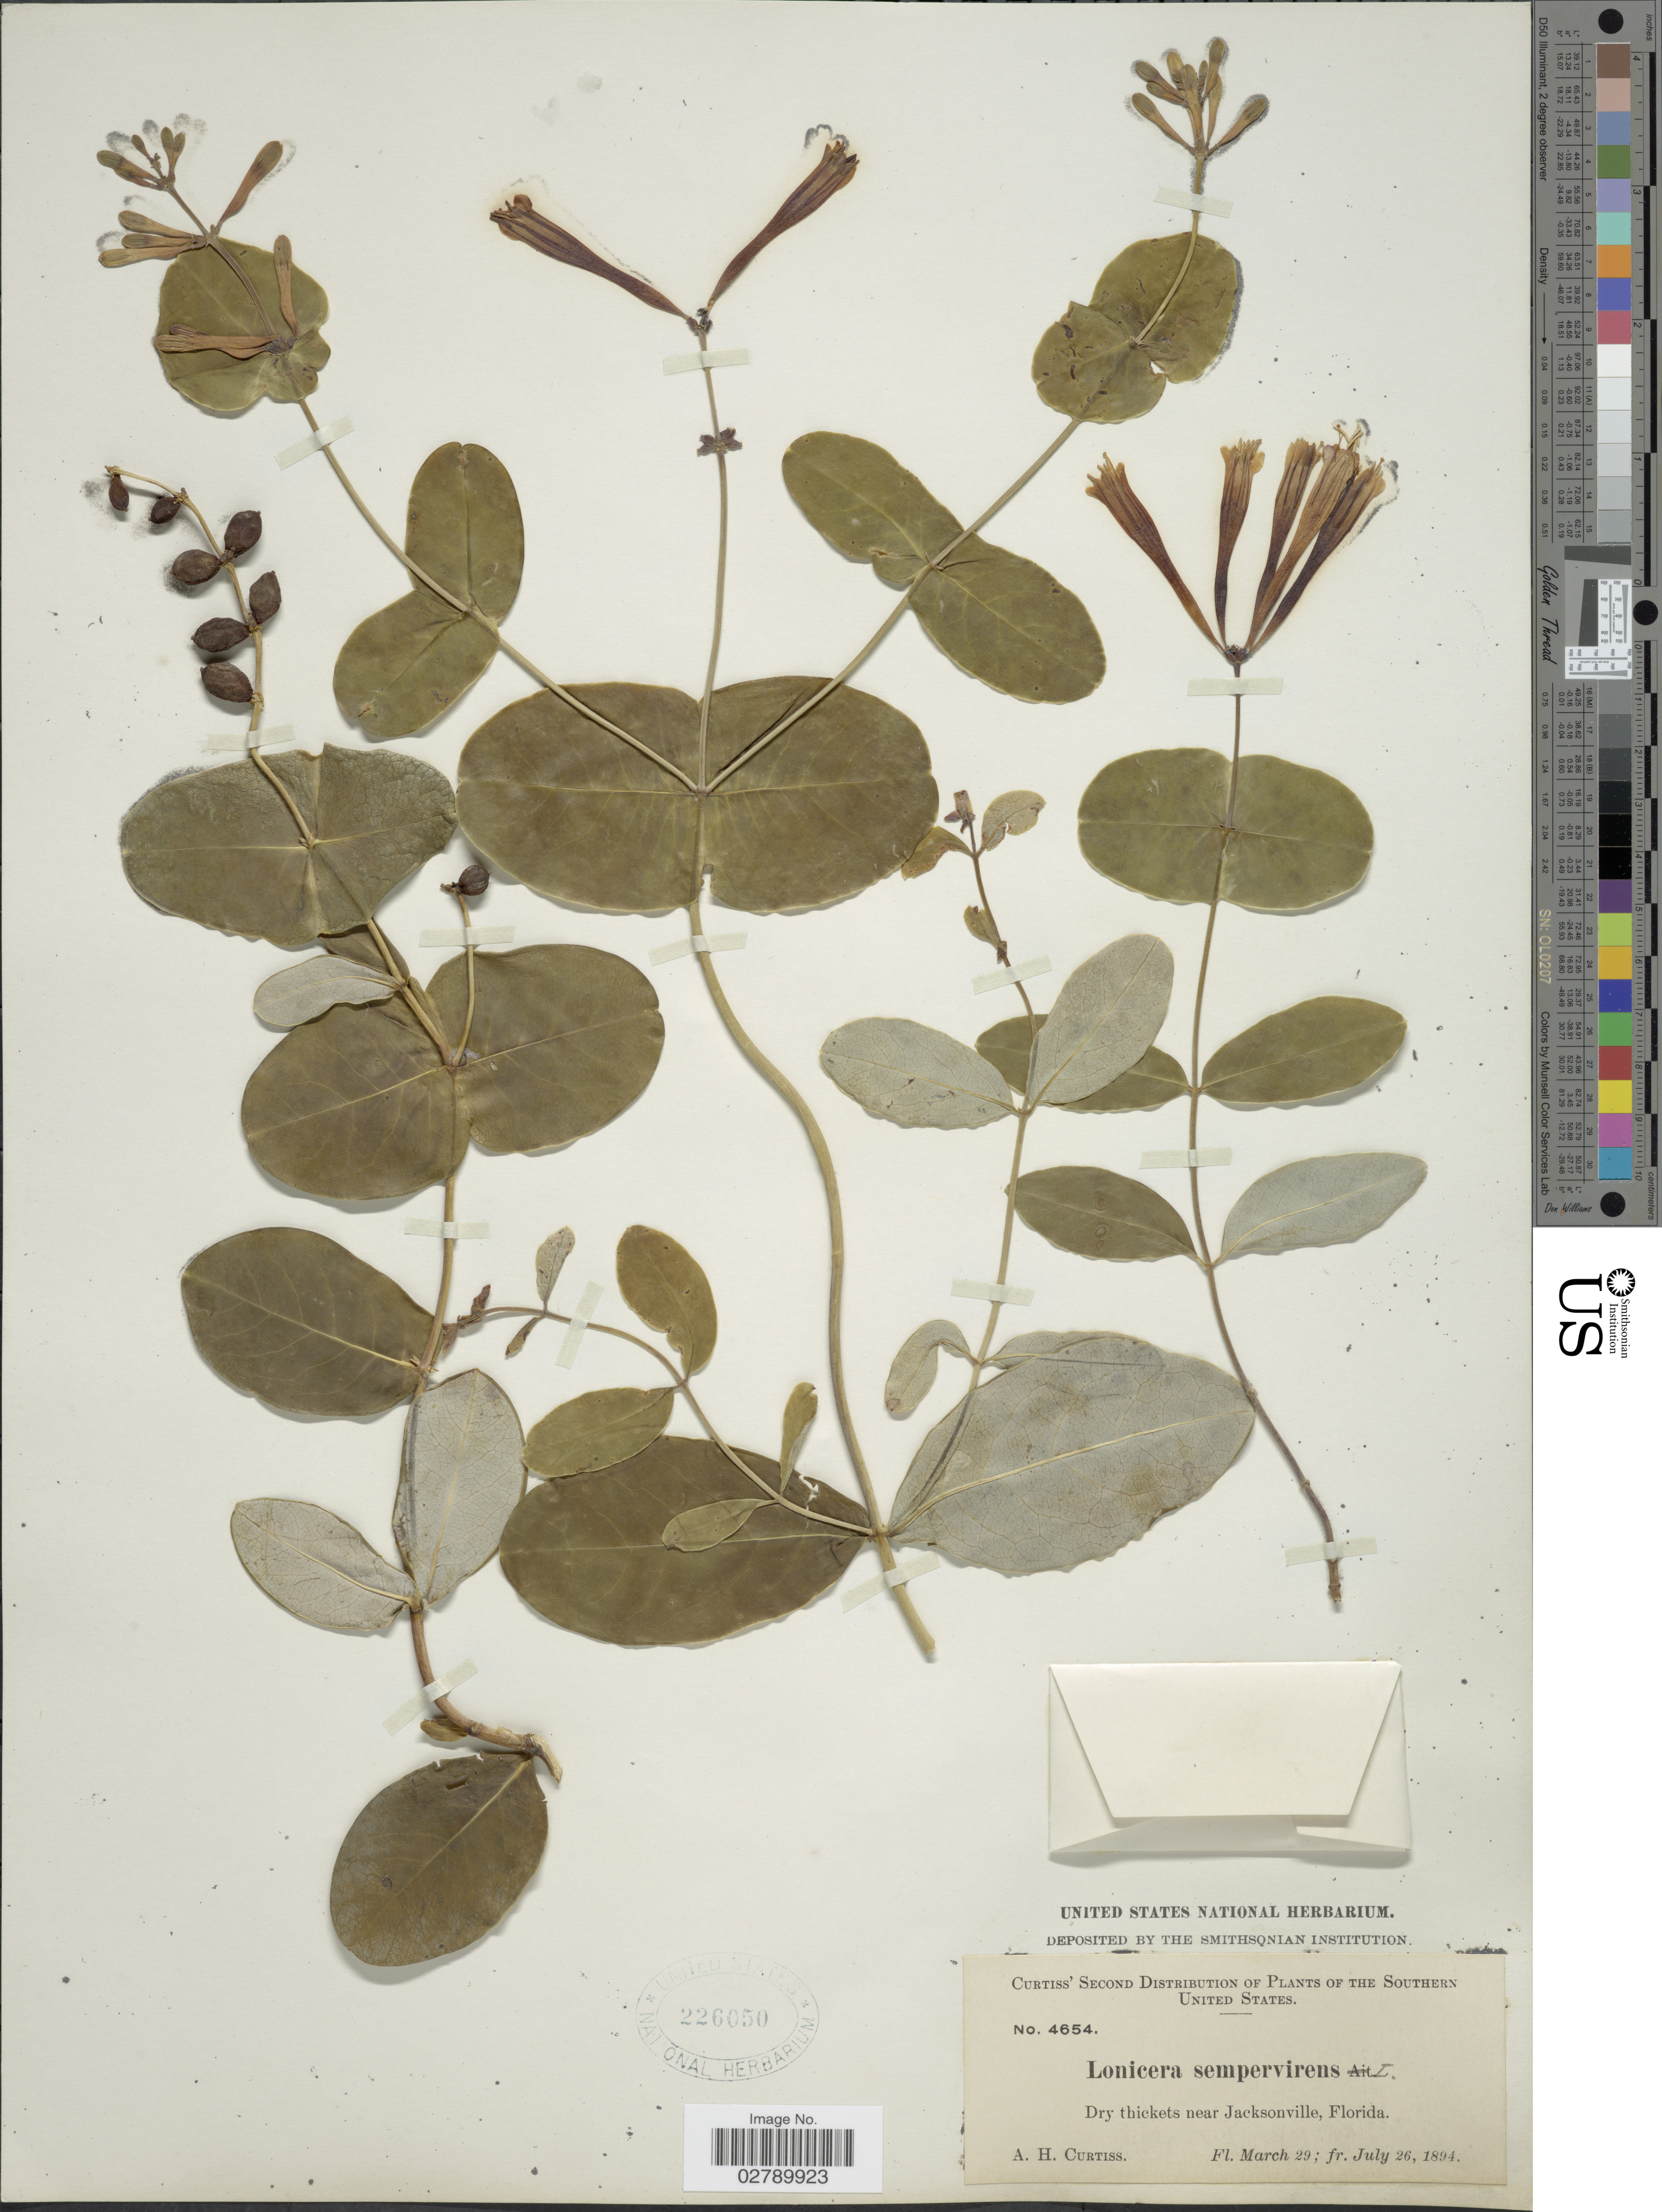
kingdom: Plantae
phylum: Tracheophyta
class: Magnoliopsida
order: Dipsacales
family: Caprifoliaceae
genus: Lonicera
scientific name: Lonicera sempervirens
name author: L.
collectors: A. H. Curtiss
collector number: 4654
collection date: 1894-03-29/1894-07-26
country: United States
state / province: Florida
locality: Southern United States. Dry thickets near Jacksonville.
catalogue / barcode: US 226050